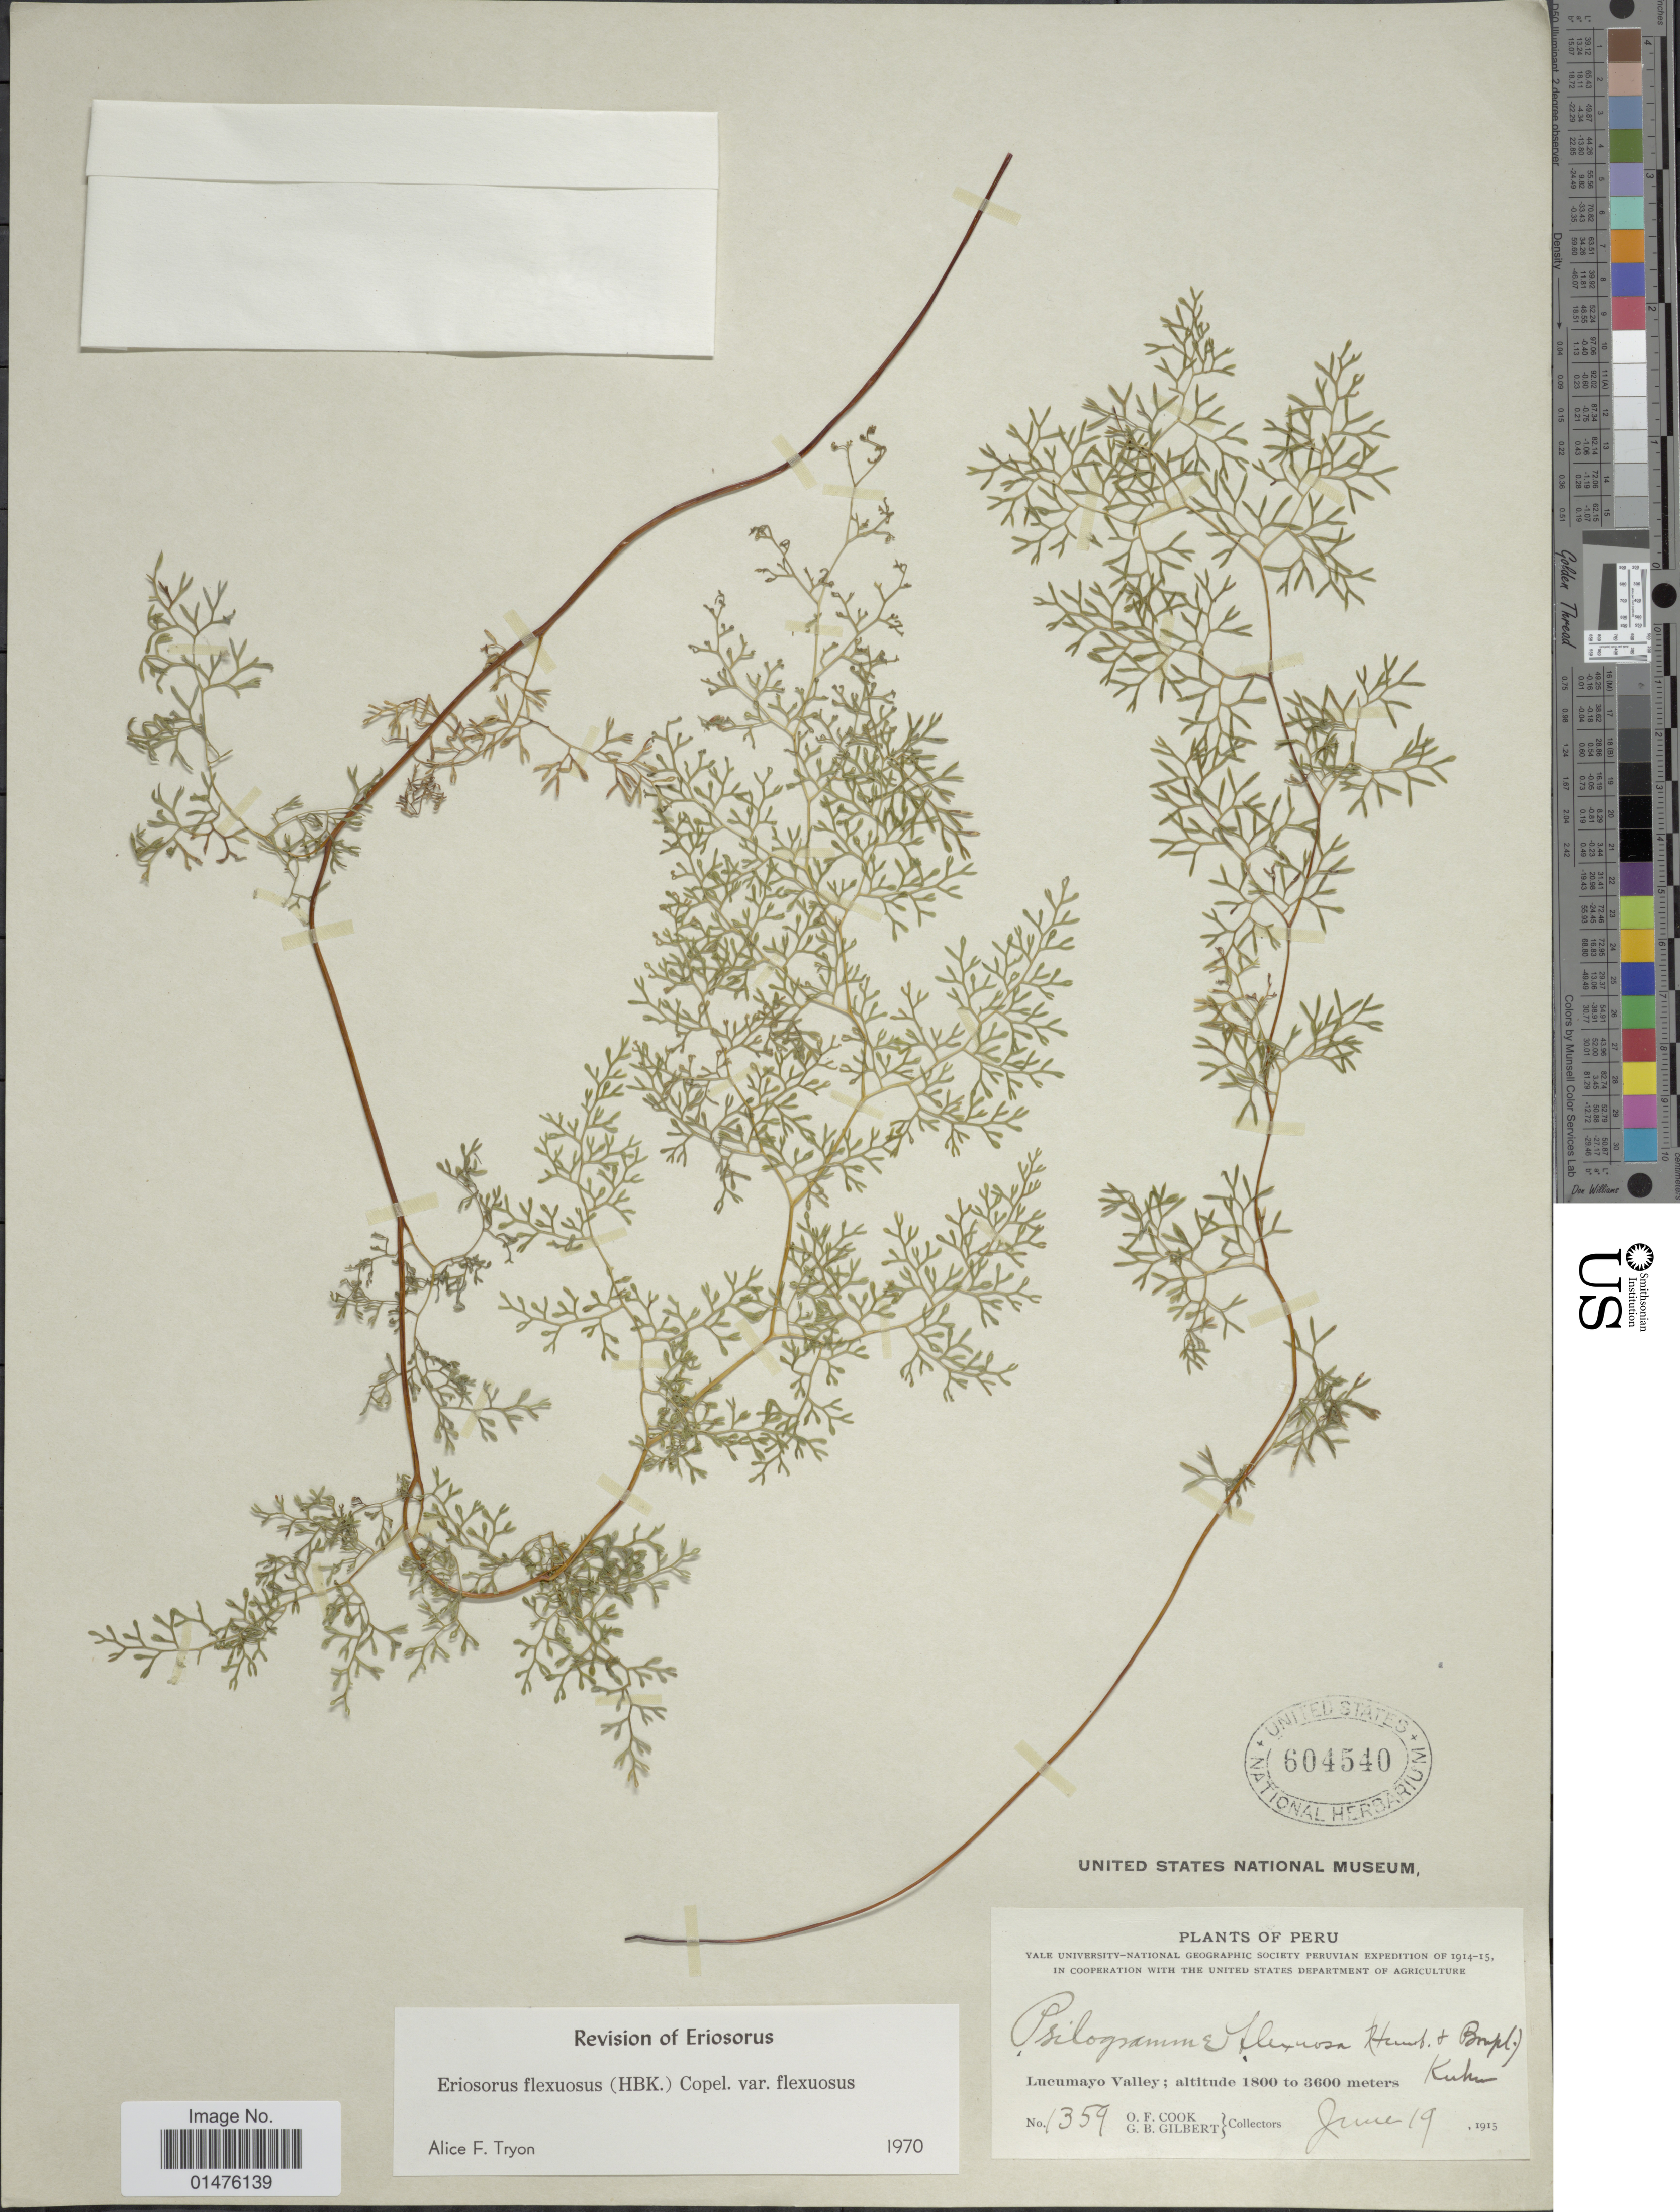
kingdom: Plantae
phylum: Tracheophyta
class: Polypodiopsida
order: Polypodiales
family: Pteridaceae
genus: Jamesonia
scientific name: Jamesonia flexuosa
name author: (Humb. & Bonpl.) Christenh.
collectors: O. F. Cook & G. B. Gilbert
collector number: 1359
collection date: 1915-06-19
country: Peru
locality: Lucumayo Valley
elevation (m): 1800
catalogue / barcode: US 604540